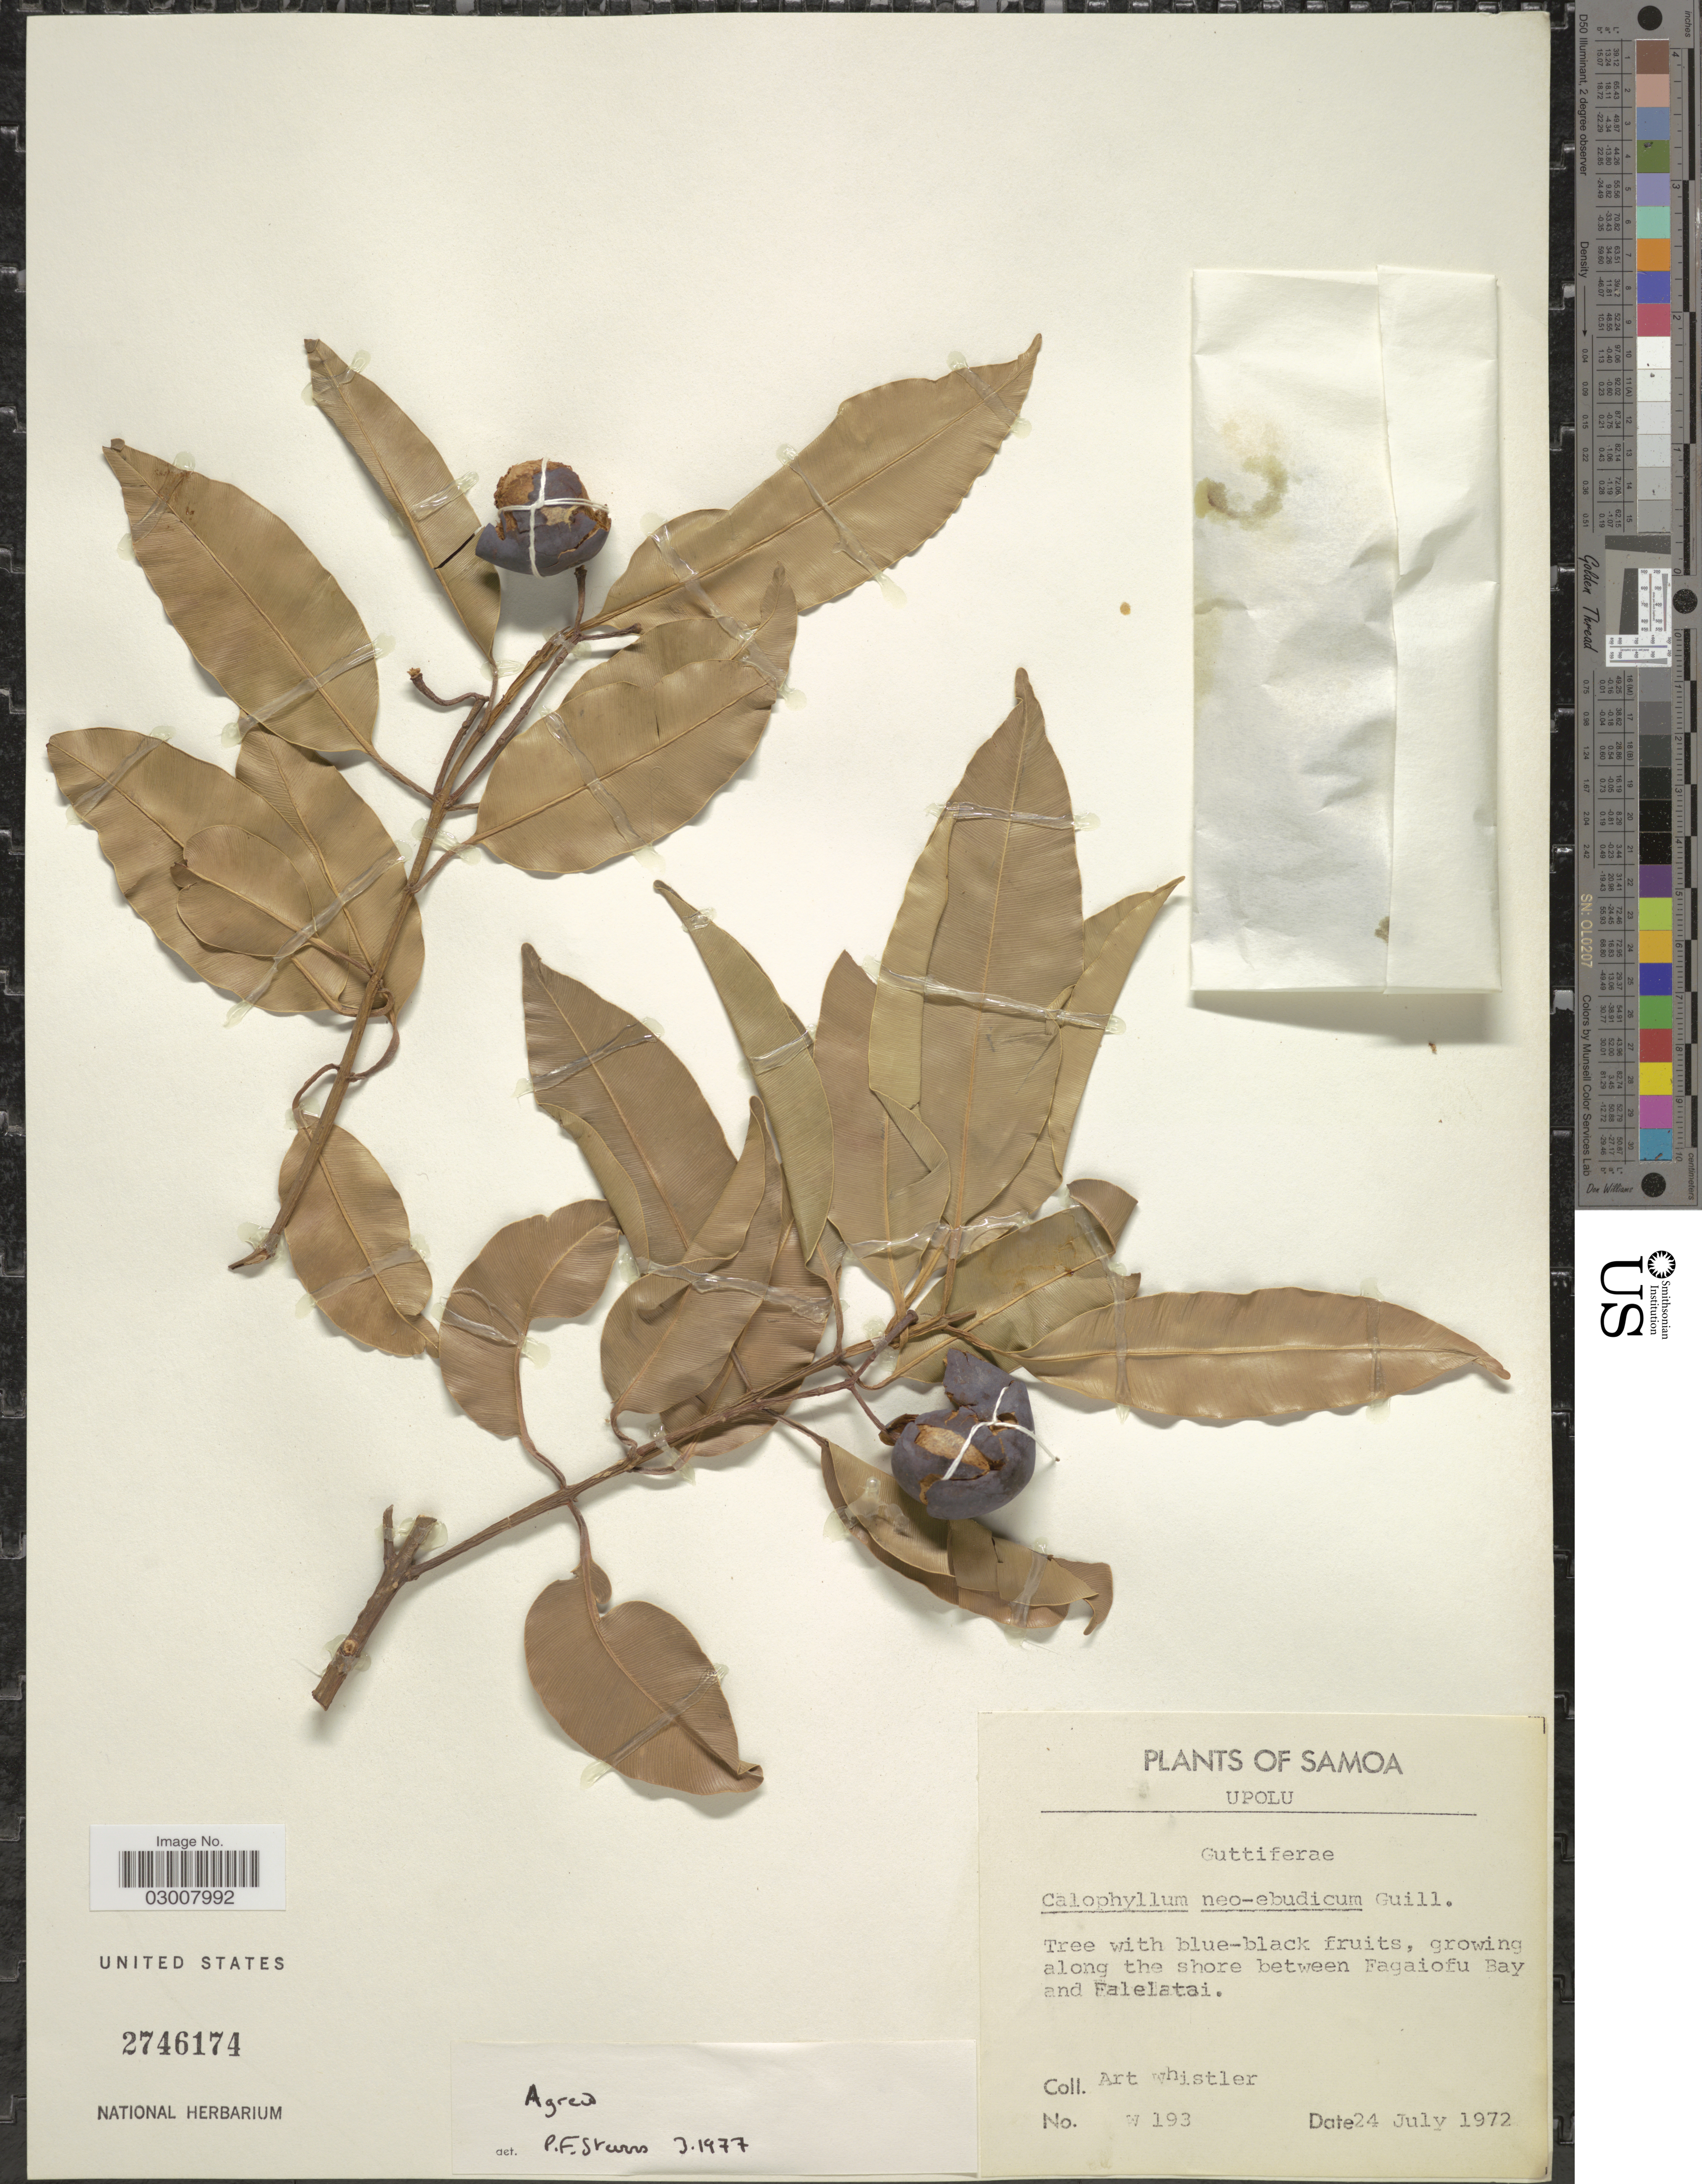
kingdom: Plantae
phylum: Tracheophyta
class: Magnoliopsida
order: Malpighiales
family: Calophyllaceae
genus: Calophyllum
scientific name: Calophyllum neoebudicum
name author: Guillaumin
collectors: A. Whistler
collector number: W 193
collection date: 1972-07-24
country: Samoa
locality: Upolu. Growing along the shore between Fagaiofu Bay and Falelatai.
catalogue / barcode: US 2746174